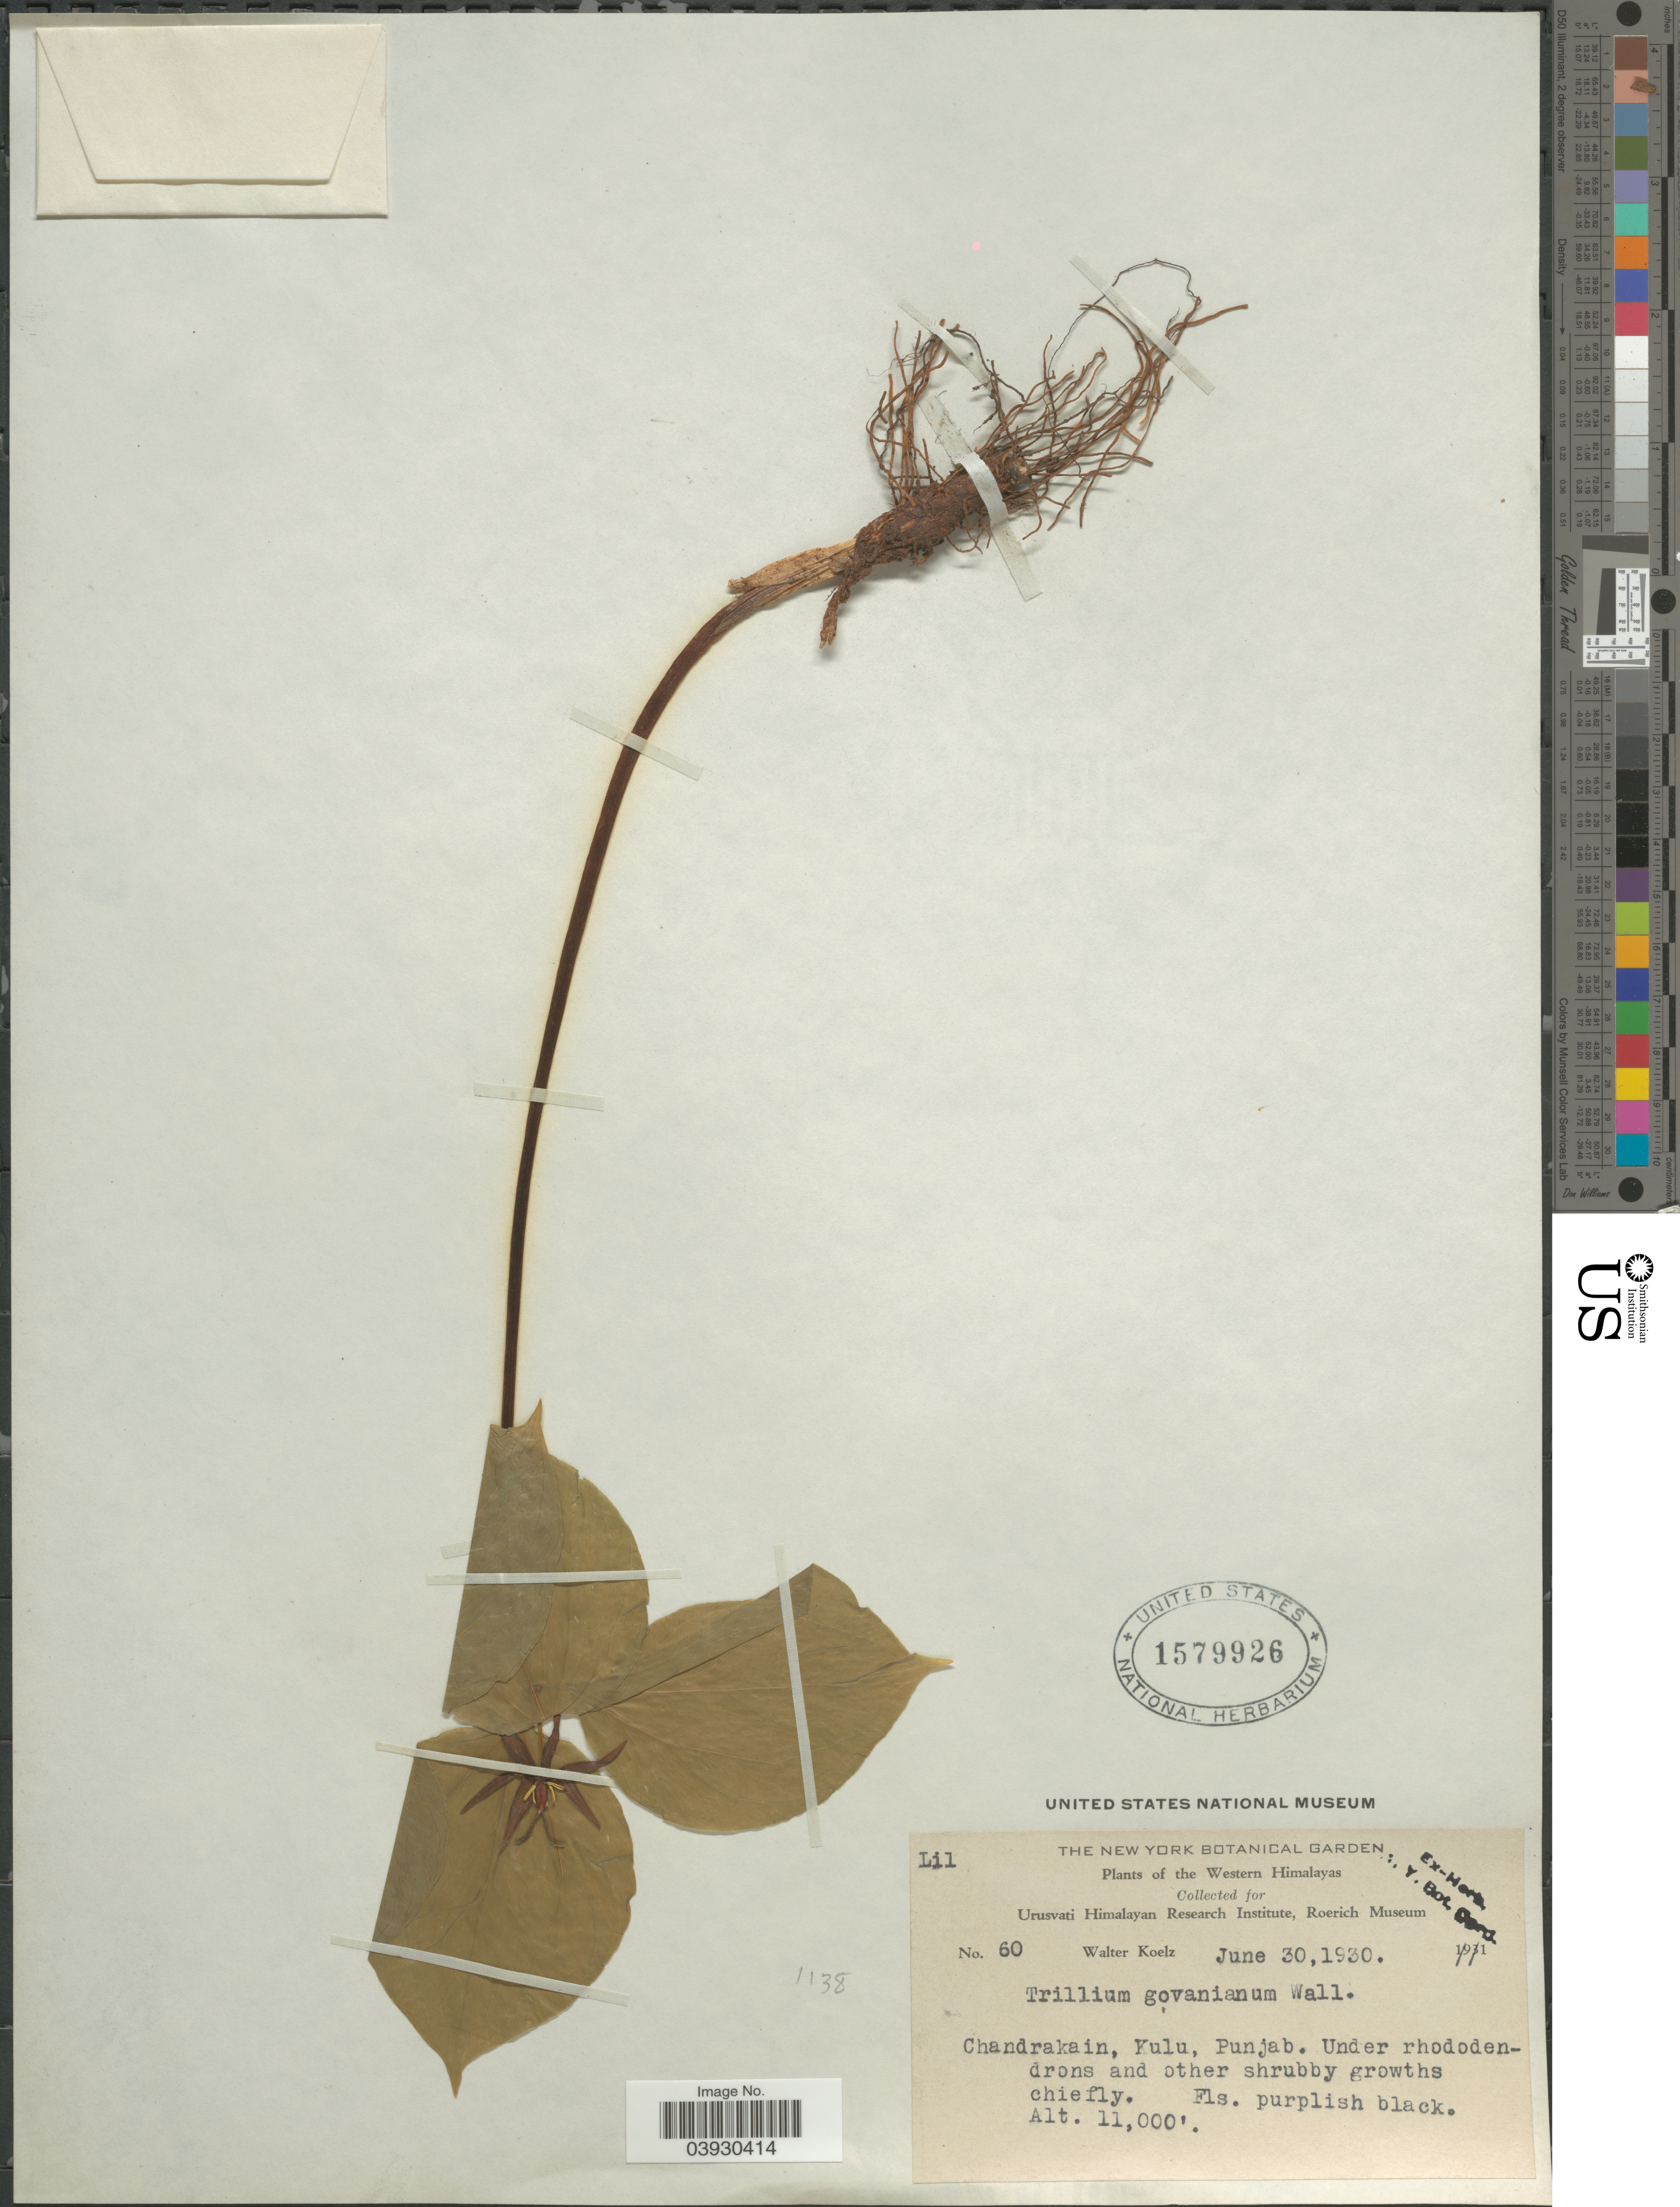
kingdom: Plantae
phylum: Tracheophyta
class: Liliopsida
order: Liliales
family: Melanthiaceae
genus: Trillium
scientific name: Trillium govanianum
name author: Wall. ex D. Don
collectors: W. N. Koelz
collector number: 60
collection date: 1930-06-30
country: India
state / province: Punjab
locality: The Western Himalayas. Chandrakain, Kulu.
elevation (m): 3353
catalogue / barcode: US 1579926